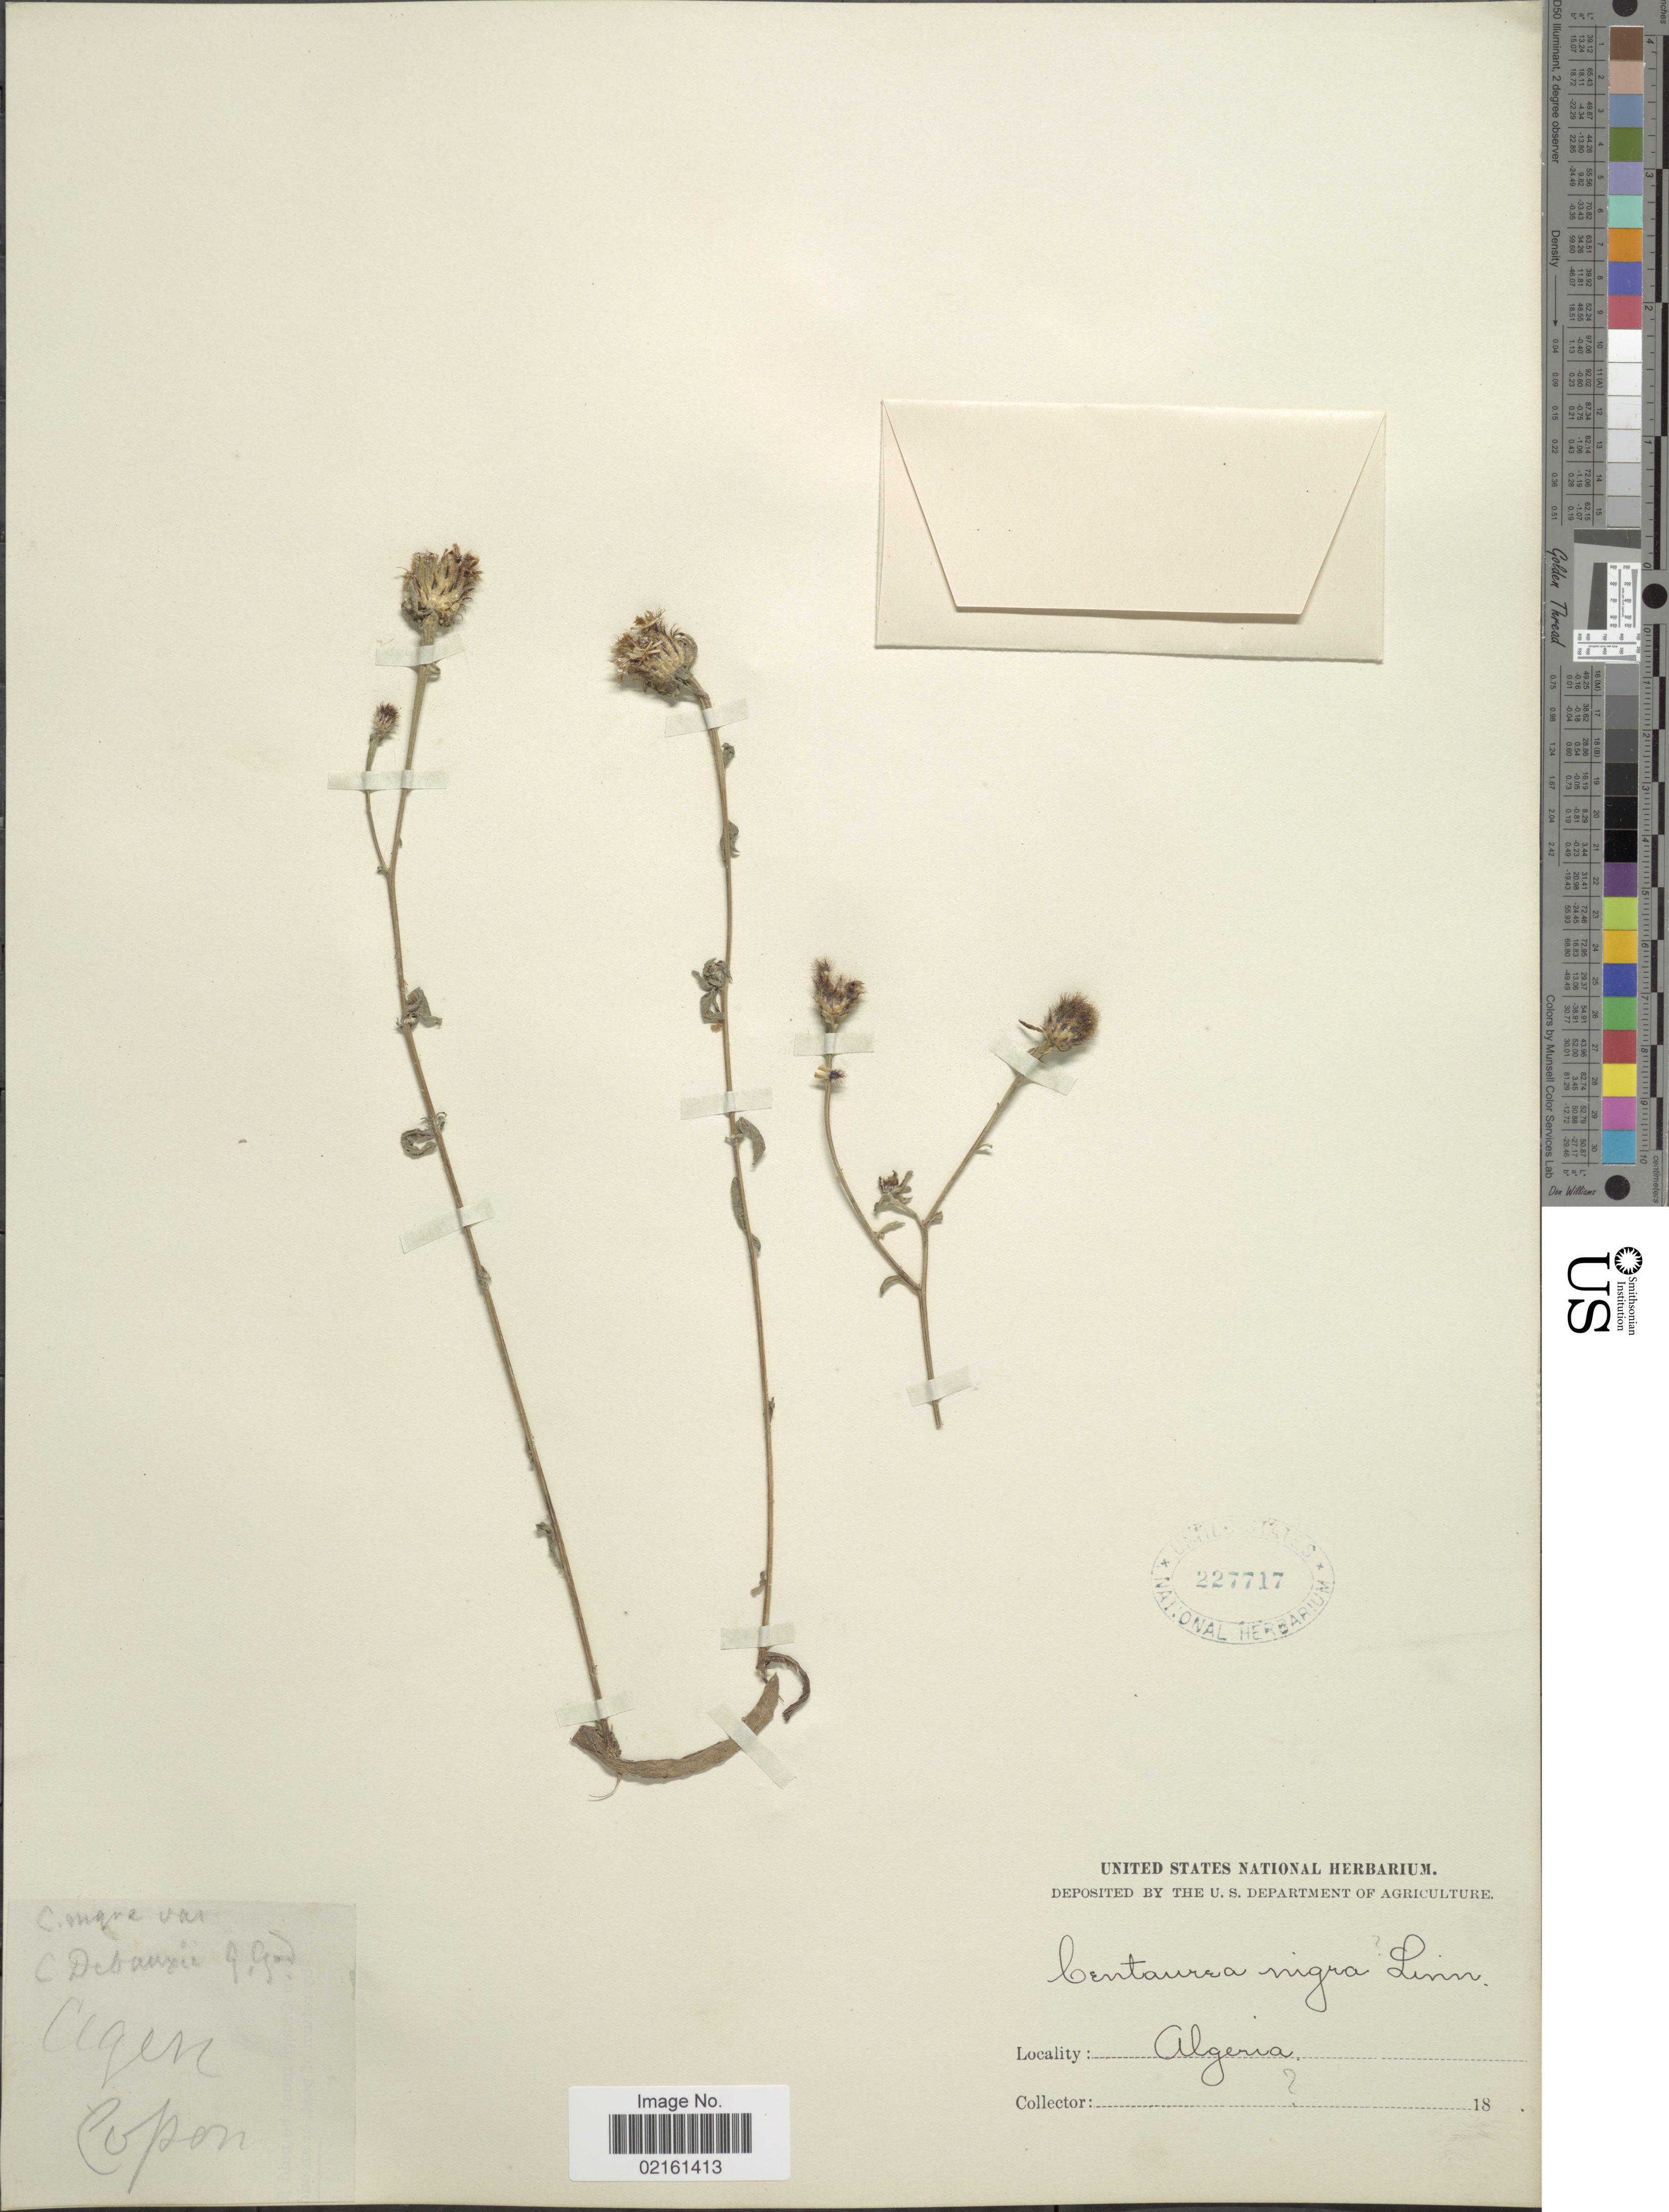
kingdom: Plantae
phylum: Tracheophyta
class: Magnoliopsida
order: Asterales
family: Asteraceae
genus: Centaurea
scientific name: Centaurea nigra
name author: L.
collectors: U.S. National Herbarium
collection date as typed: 18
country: Algeria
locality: Copon [unsure placement]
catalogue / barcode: US 227717